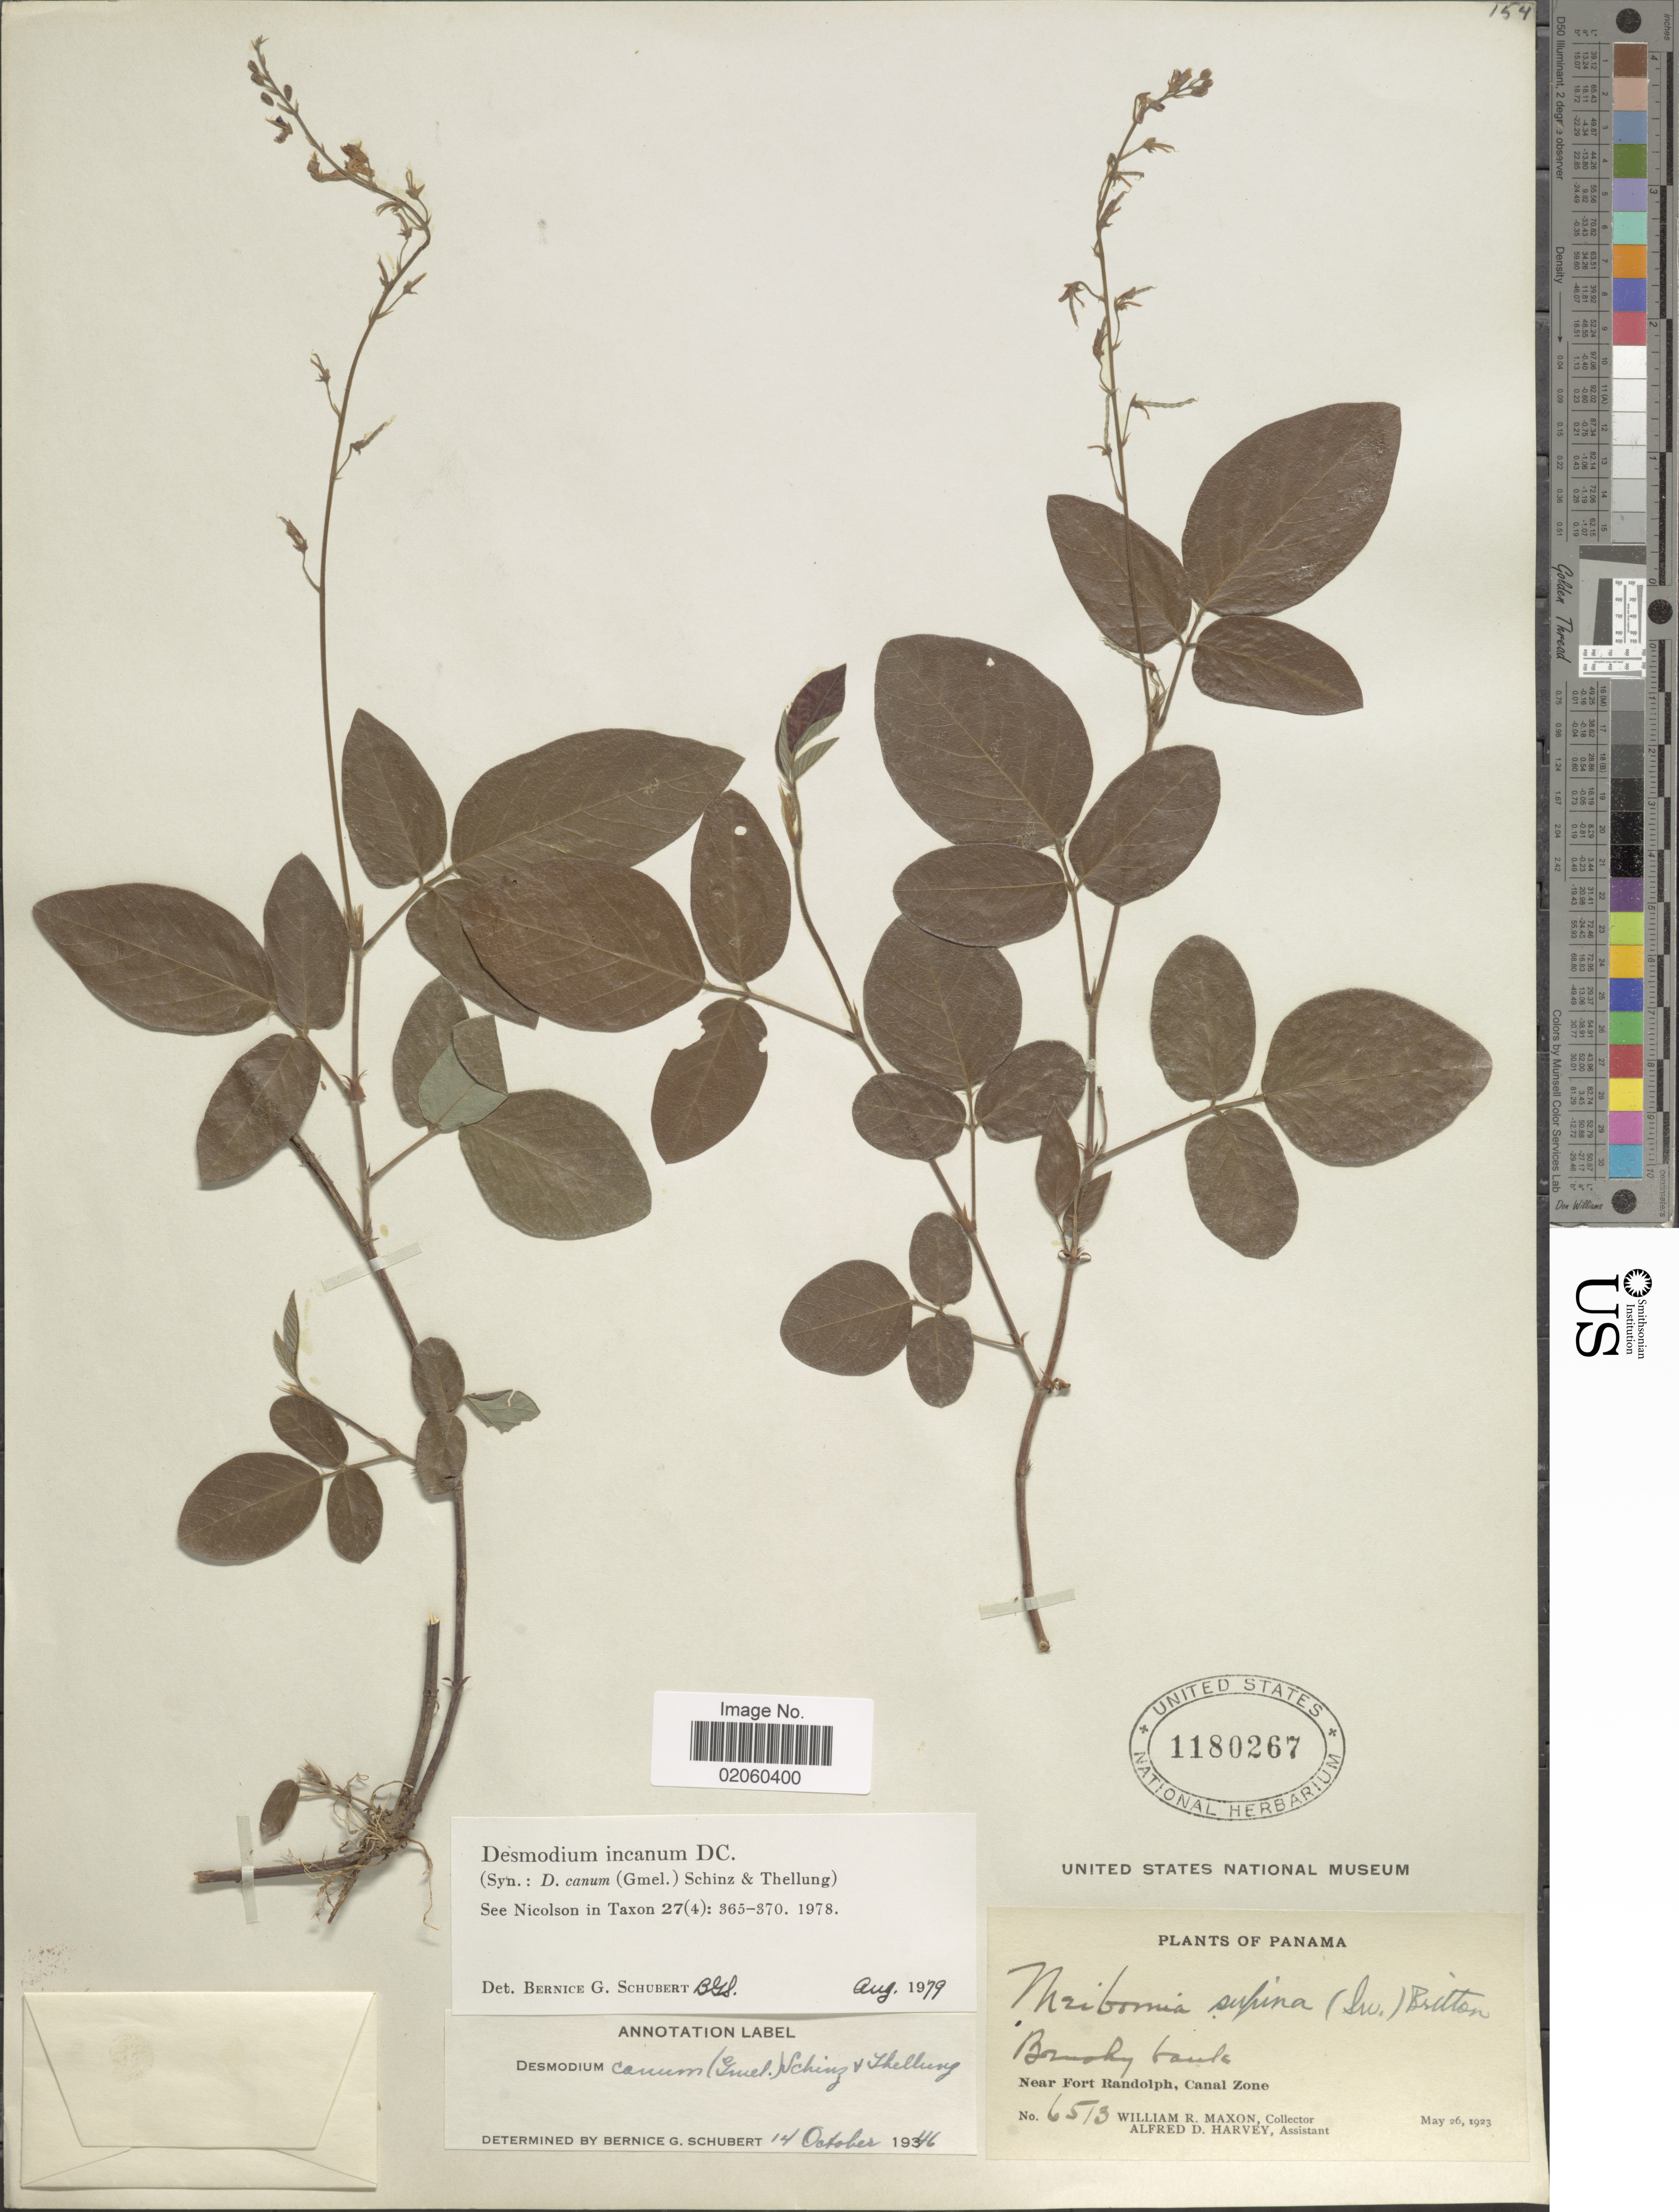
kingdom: Plantae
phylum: Tracheophyta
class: Magnoliopsida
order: Fabales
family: Fabaceae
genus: Desmodium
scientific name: Desmodium incanum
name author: (Sw.) DC.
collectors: W. R. Maxon & A. D. Harvey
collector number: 6513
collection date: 1923-05-26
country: Panama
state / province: Colón / Panamá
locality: Near Fort Randolph, Canal Zone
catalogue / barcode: US 1180267